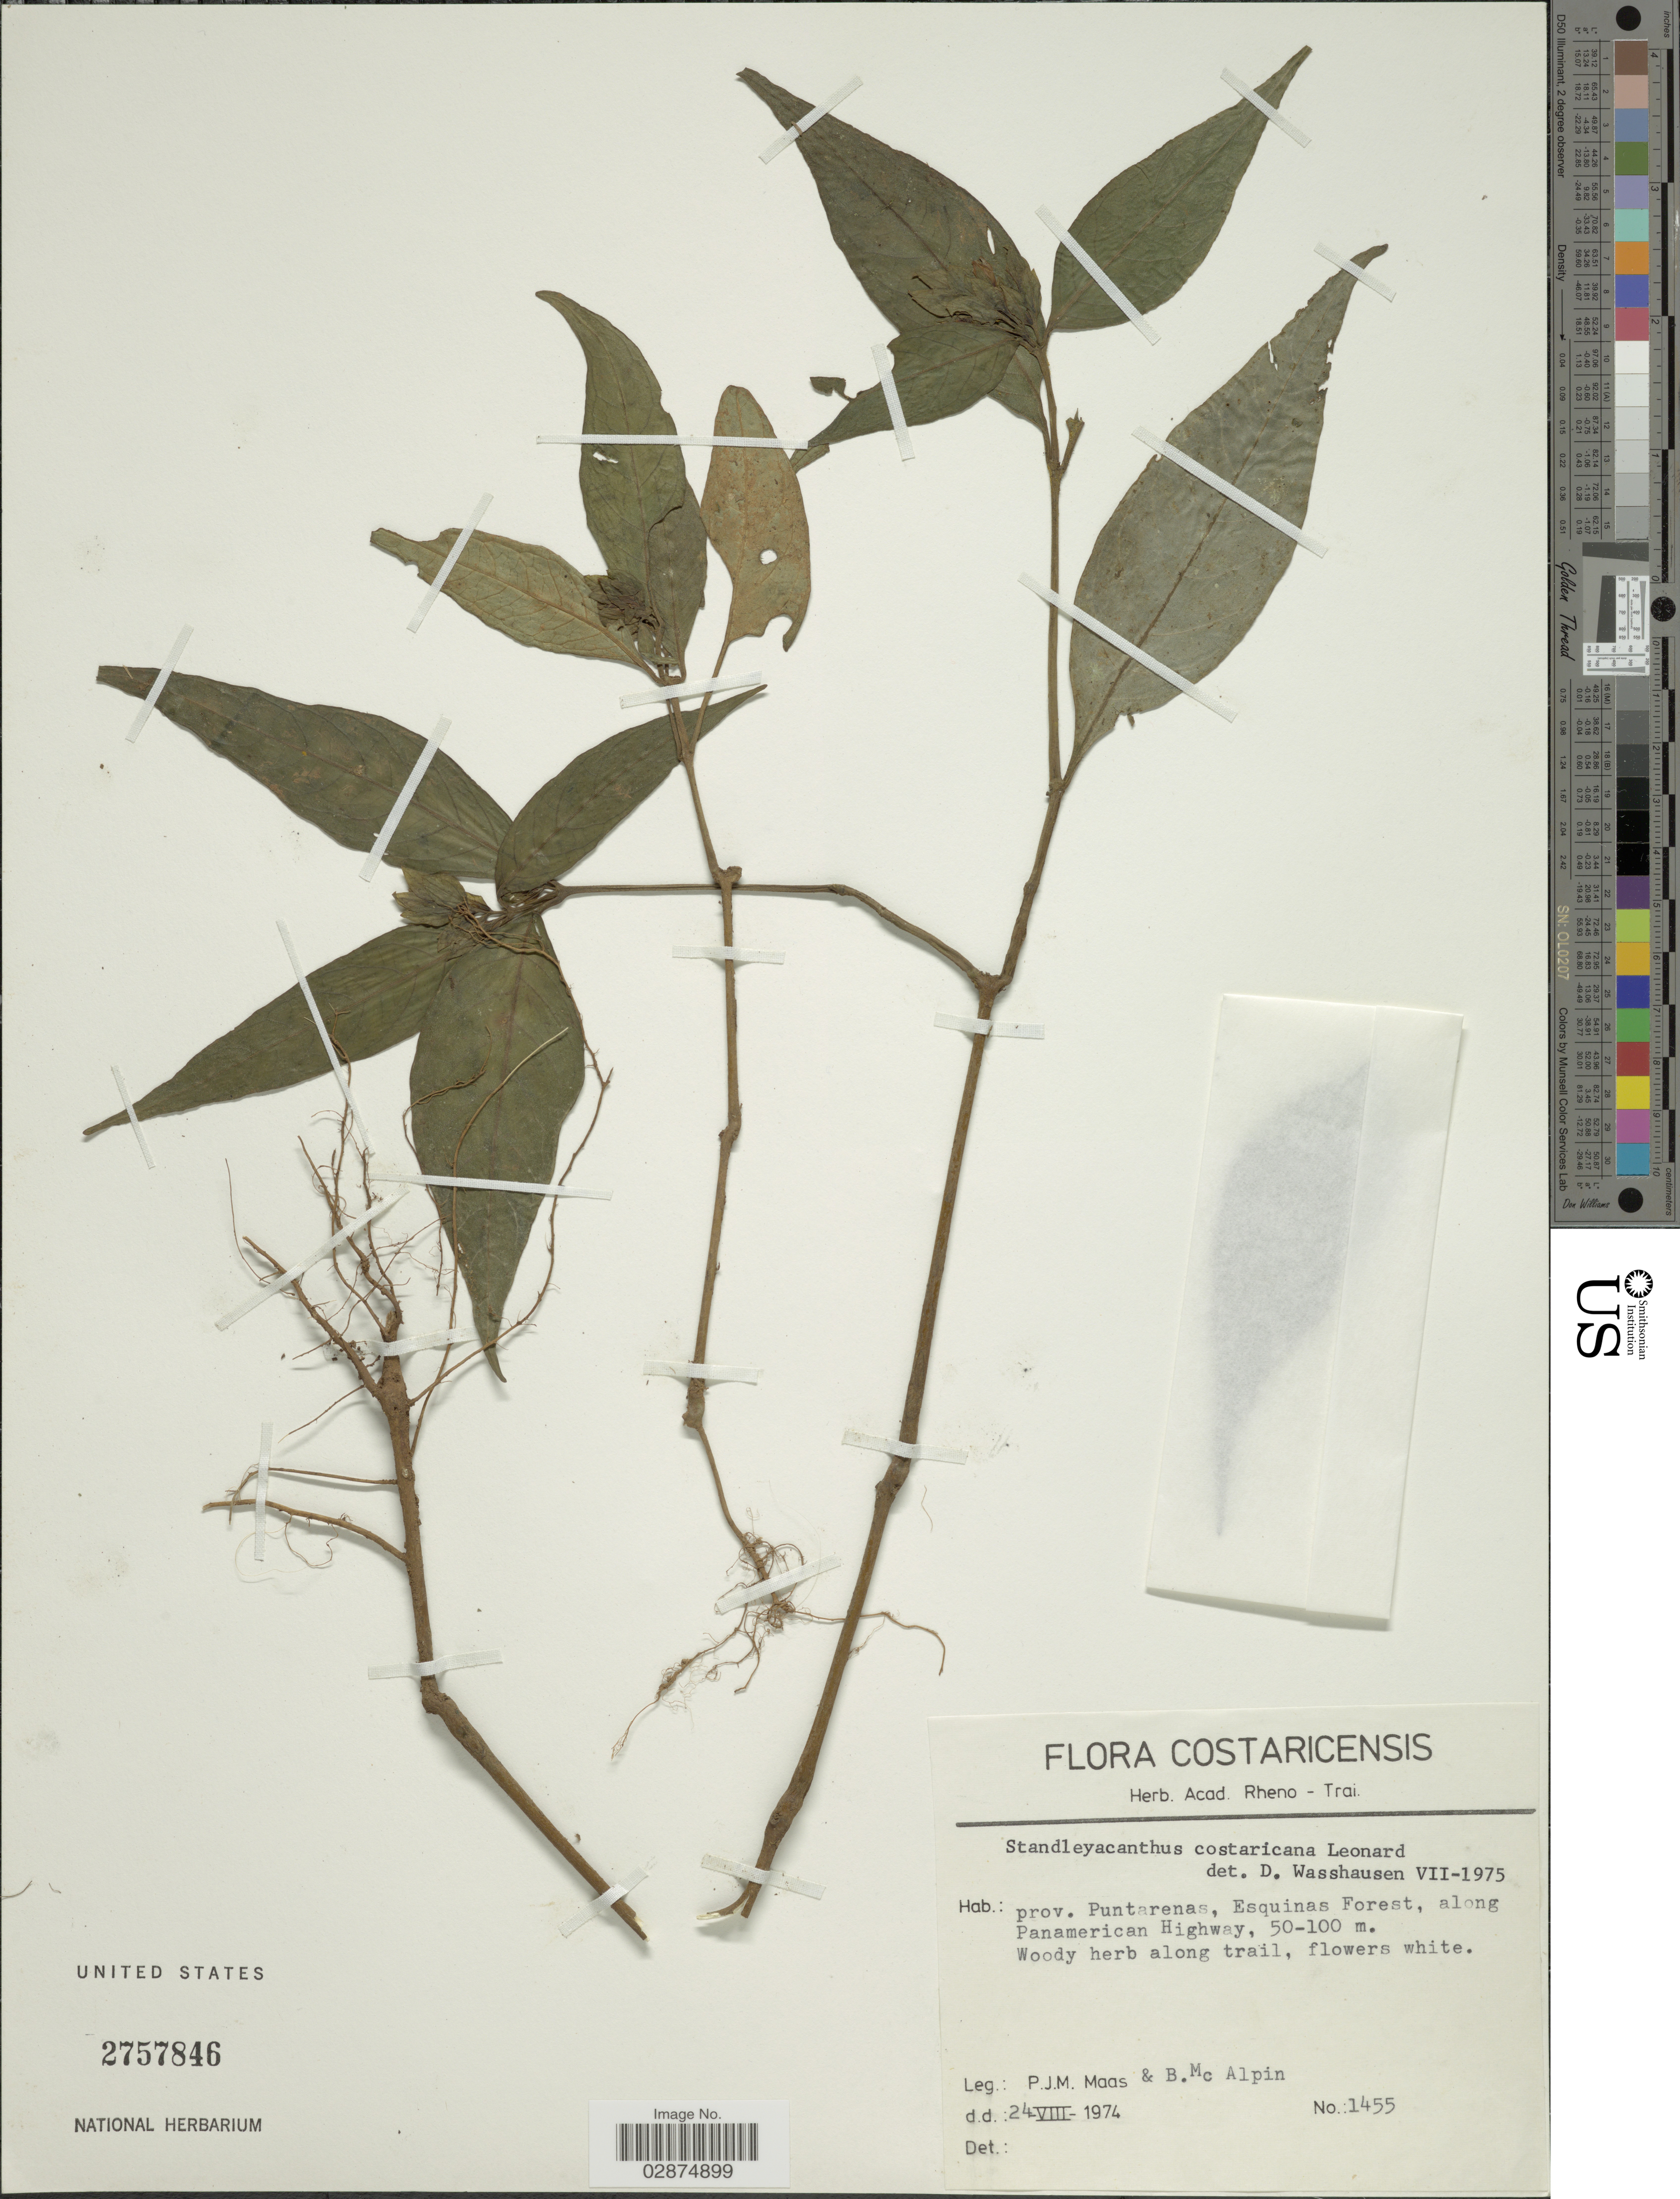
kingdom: Plantae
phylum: Tracheophyta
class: Magnoliopsida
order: Lamiales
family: Acanthaceae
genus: Herpetacanthus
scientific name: Herpetacanthus panamensis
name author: Leonard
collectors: P. Maas & B. McAlpin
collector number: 1455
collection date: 1974-08-24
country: Costa Rica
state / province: Puntarenas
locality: Esquinas Forest, along Panamerican Highway.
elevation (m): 50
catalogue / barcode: US 2757846